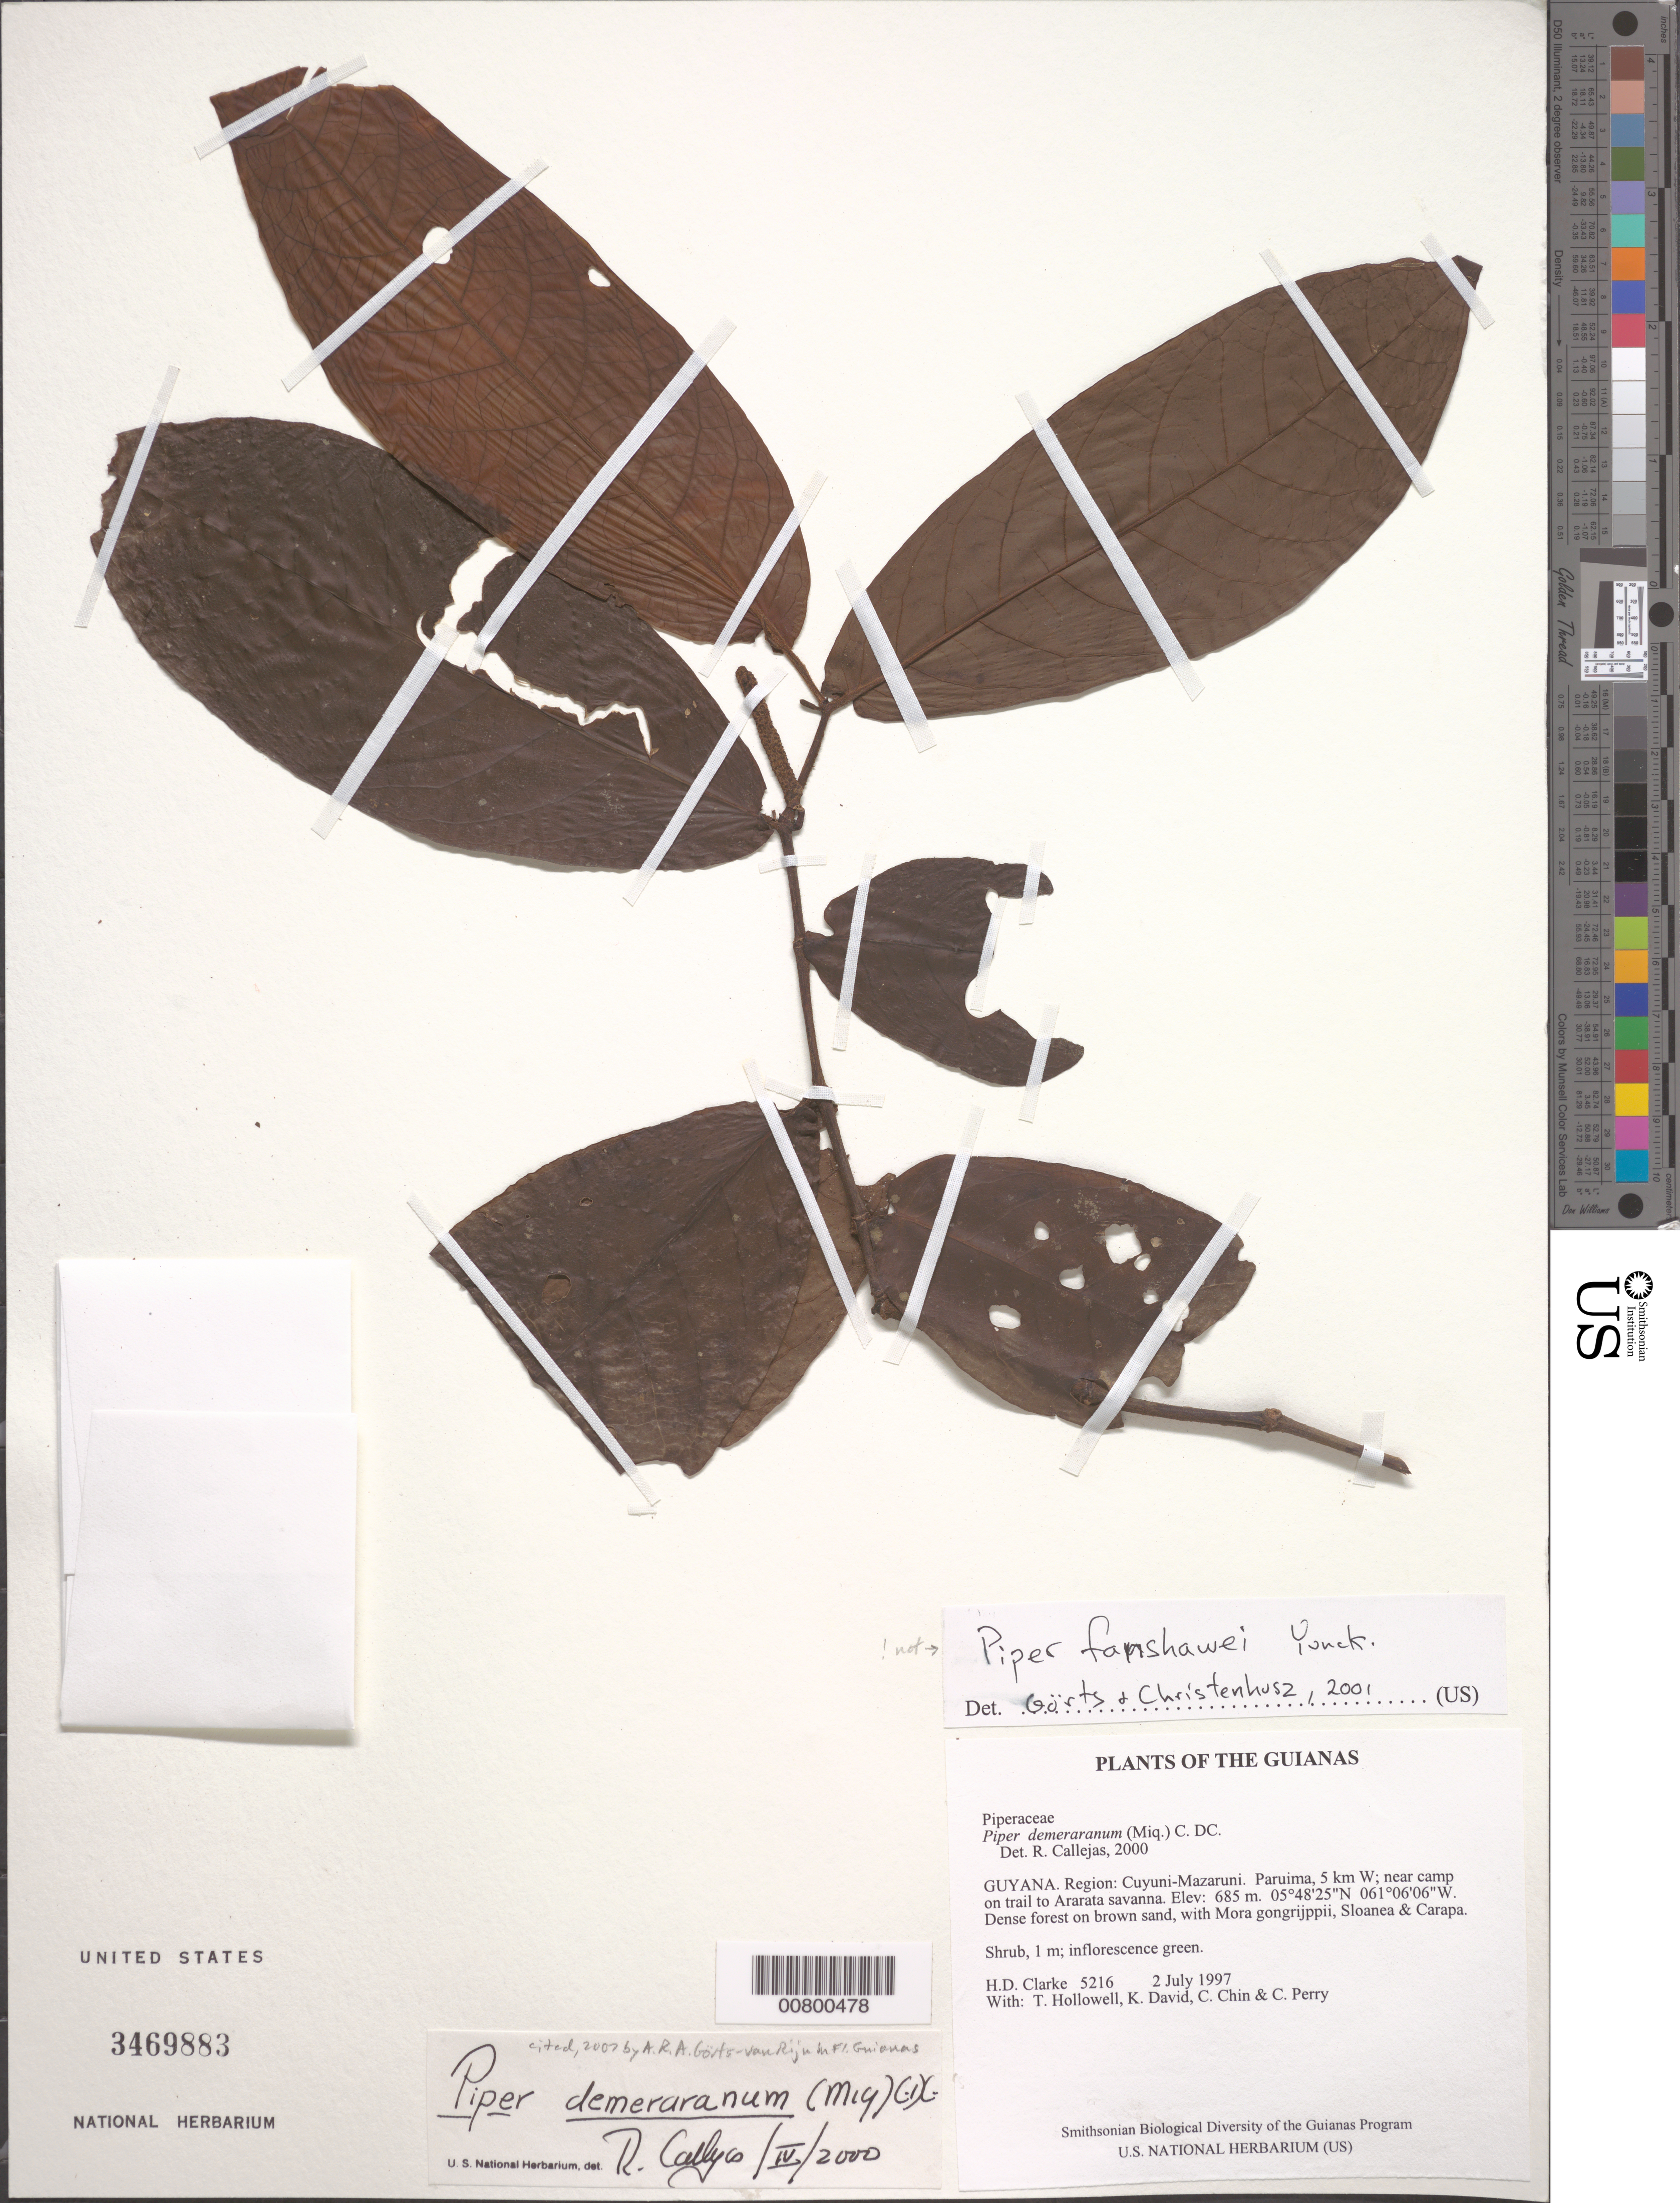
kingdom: Plantae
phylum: Tracheophyta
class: Magnoliopsida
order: Piperales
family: Piperaceae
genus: Piper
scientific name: Piper demeraranum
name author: (Miq.) C. DC.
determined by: Callejas, Ricardo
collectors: H. D. Clarke, T. Hollowell, K. David, C. Chin & C. Perry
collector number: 5216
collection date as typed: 2 July 1997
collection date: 1997-07-02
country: Guyana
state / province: Cuyuni-Mazaruni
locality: Paruima, 5 km W; near camp on trail to Ararata savanna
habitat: Dense forest on brown sand, with Mora gongrijppii, Sloanea & Carapa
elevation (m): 685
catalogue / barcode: US 3469883